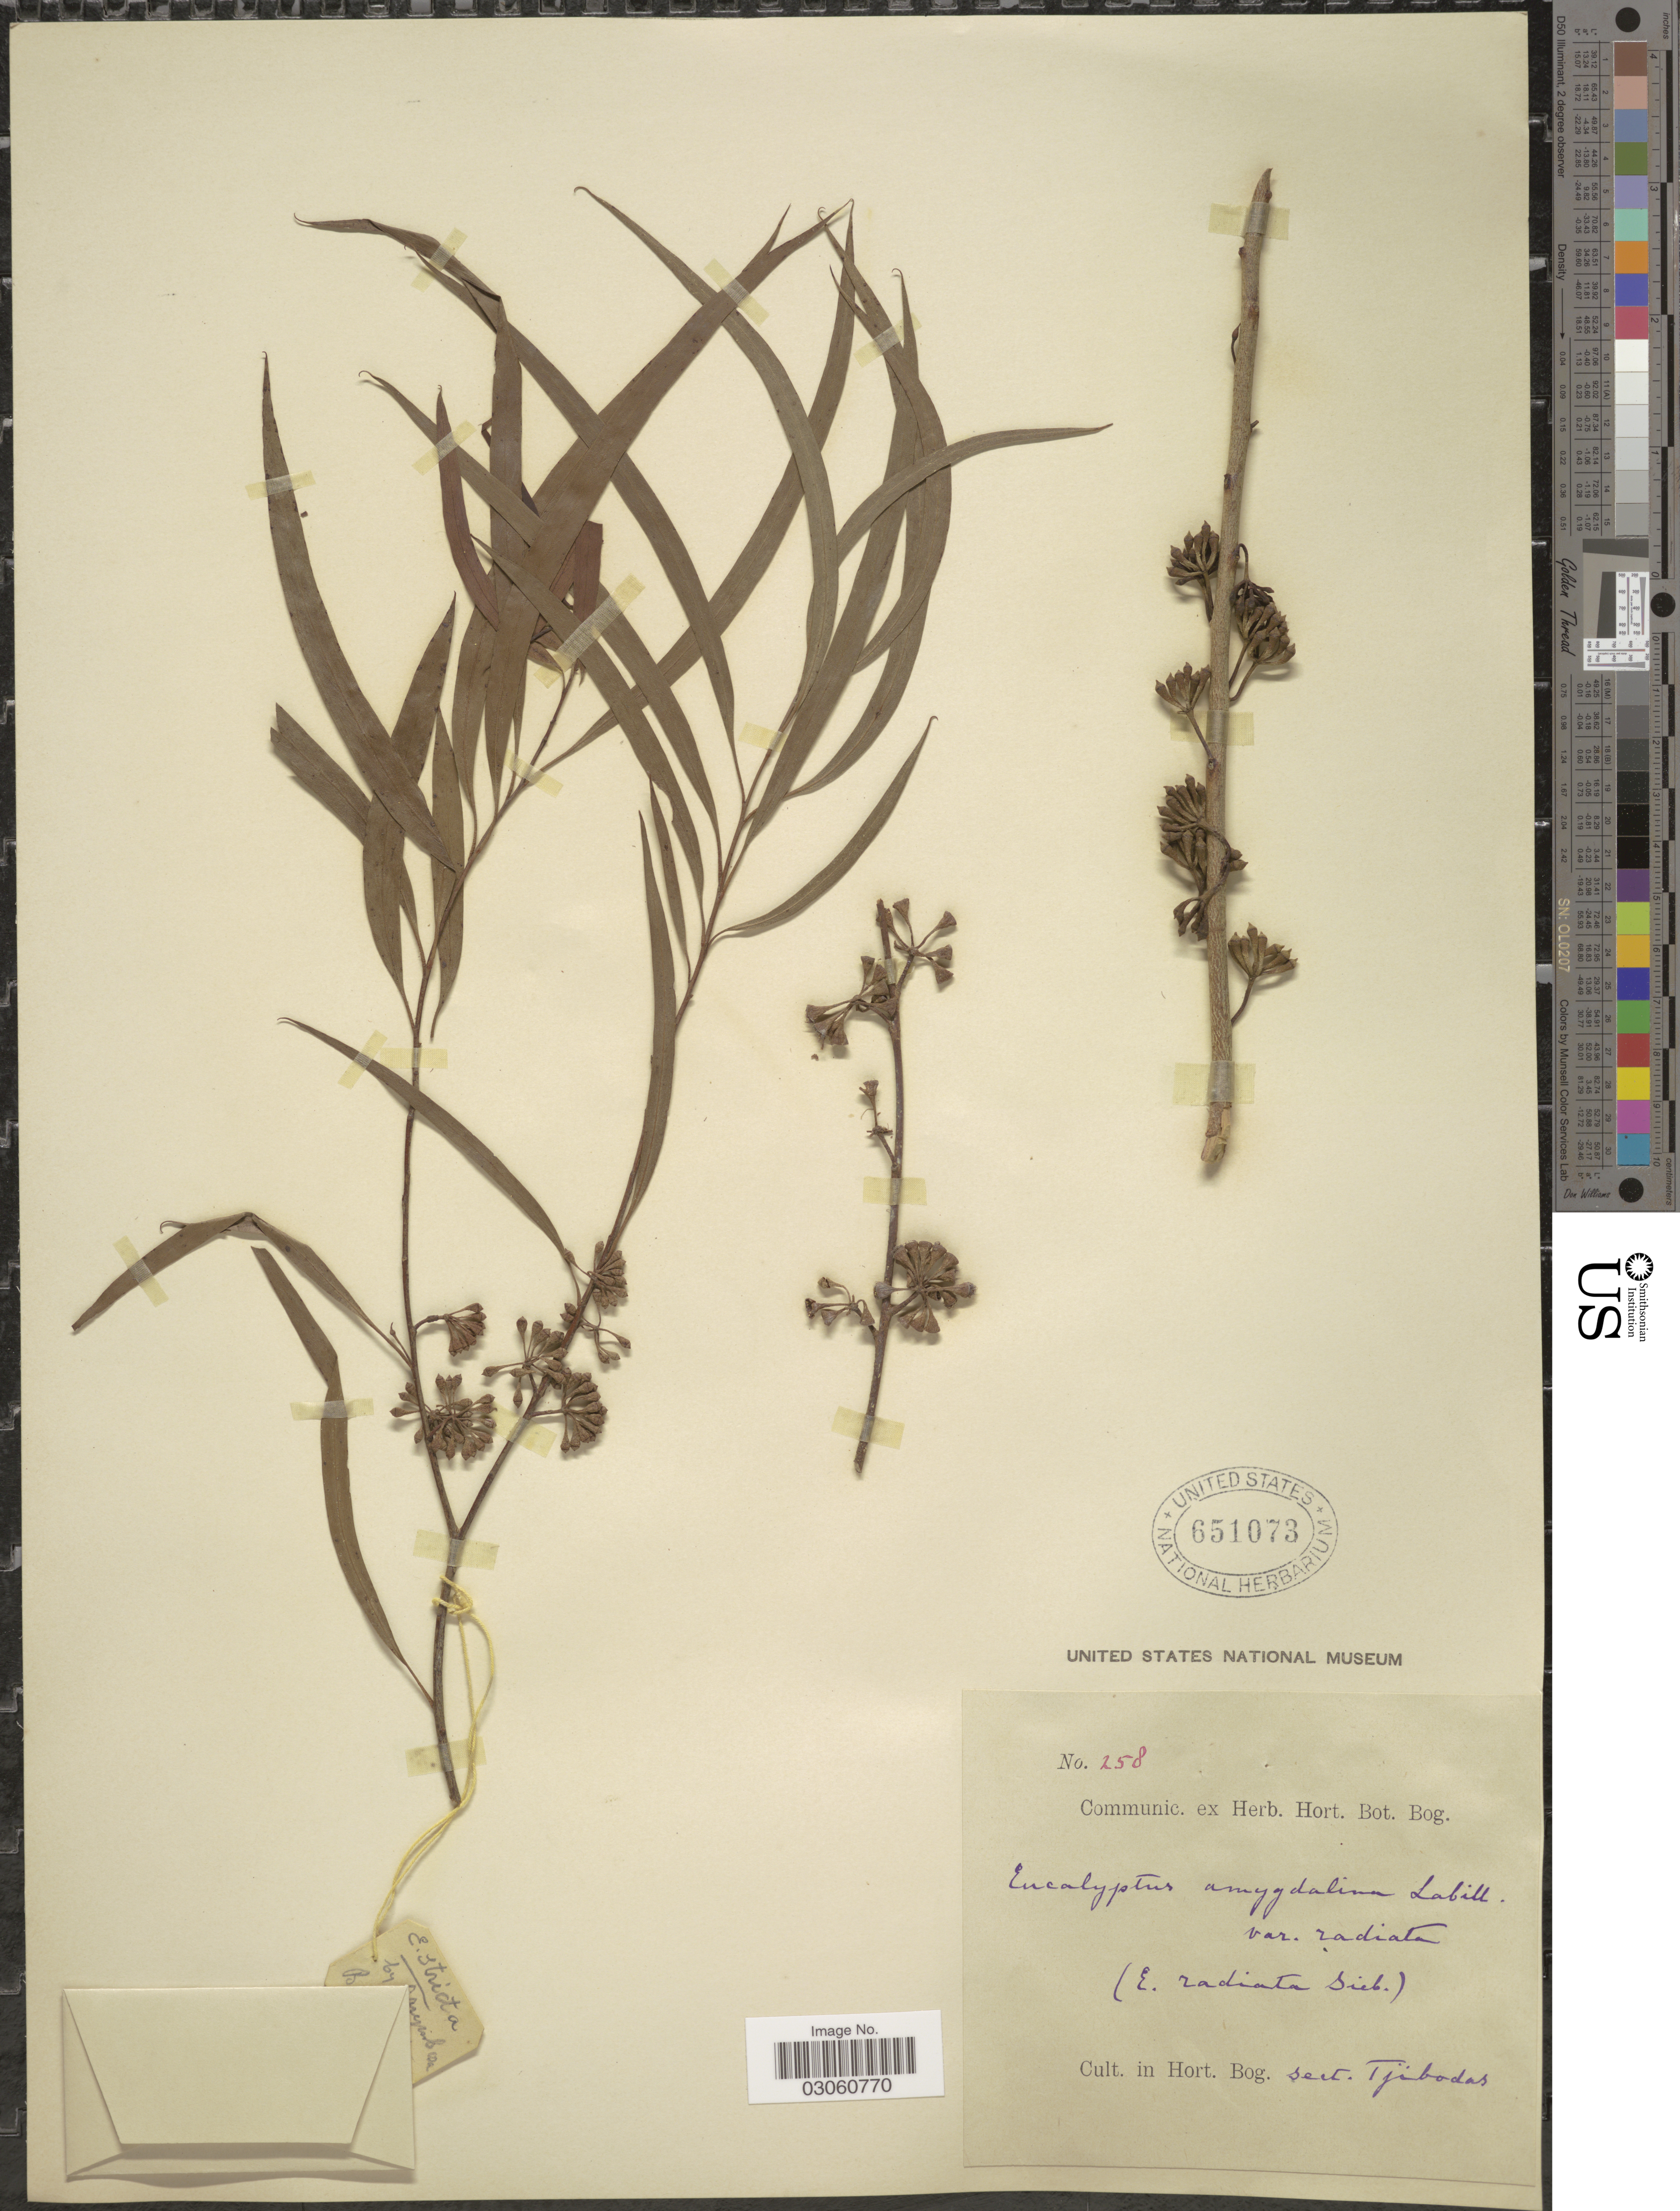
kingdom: Plantae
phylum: Tracheophyta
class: Magnoliopsida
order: Myrtales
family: Myrtaceae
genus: Eucalyptus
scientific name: Eucalyptus amygdalina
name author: Labill.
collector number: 258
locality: Hort. Bog., sect. Tjibodas.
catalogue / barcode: US 651073